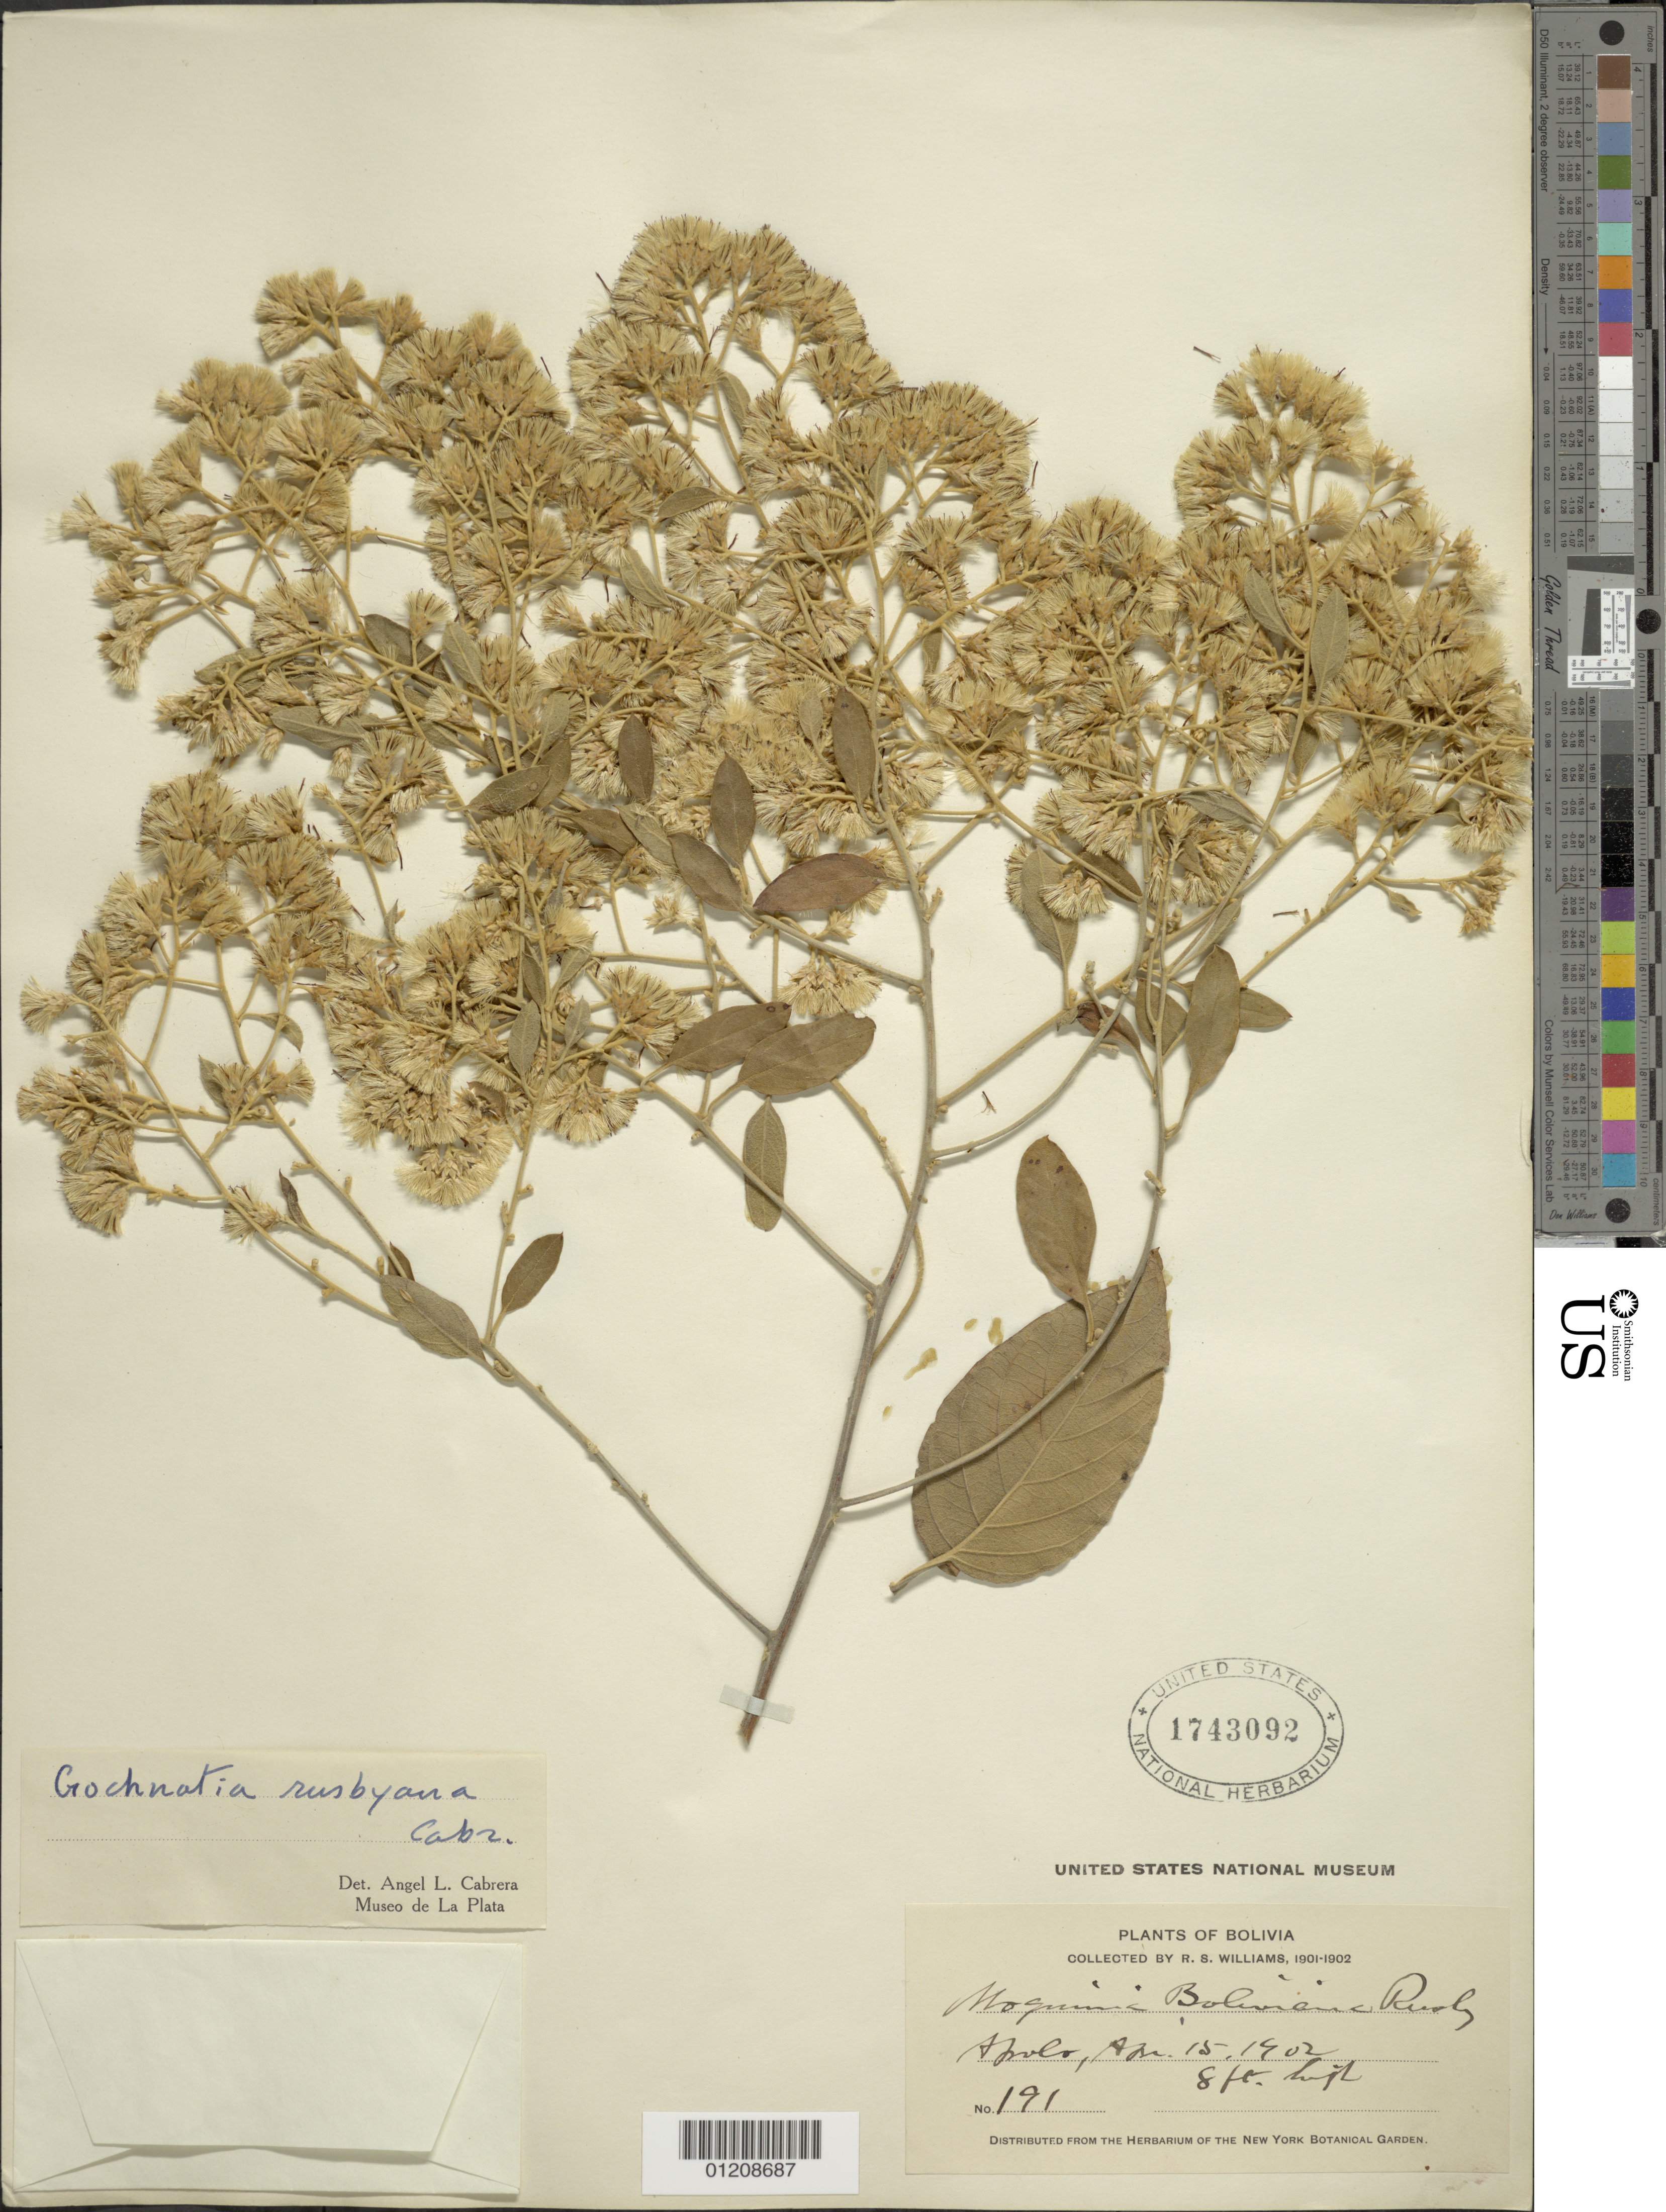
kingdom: Plantae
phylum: Tracheophyta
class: Magnoliopsida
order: Asterales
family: Asteraceae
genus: Moquiniastrum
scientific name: Moquiniastrum bolivianum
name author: (Rusby) G. Sancho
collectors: R. S. Williams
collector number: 191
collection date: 1902-04-15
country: Bolivia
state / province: La Paz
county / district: Franz Tamayo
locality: Apolo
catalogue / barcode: US 1743092